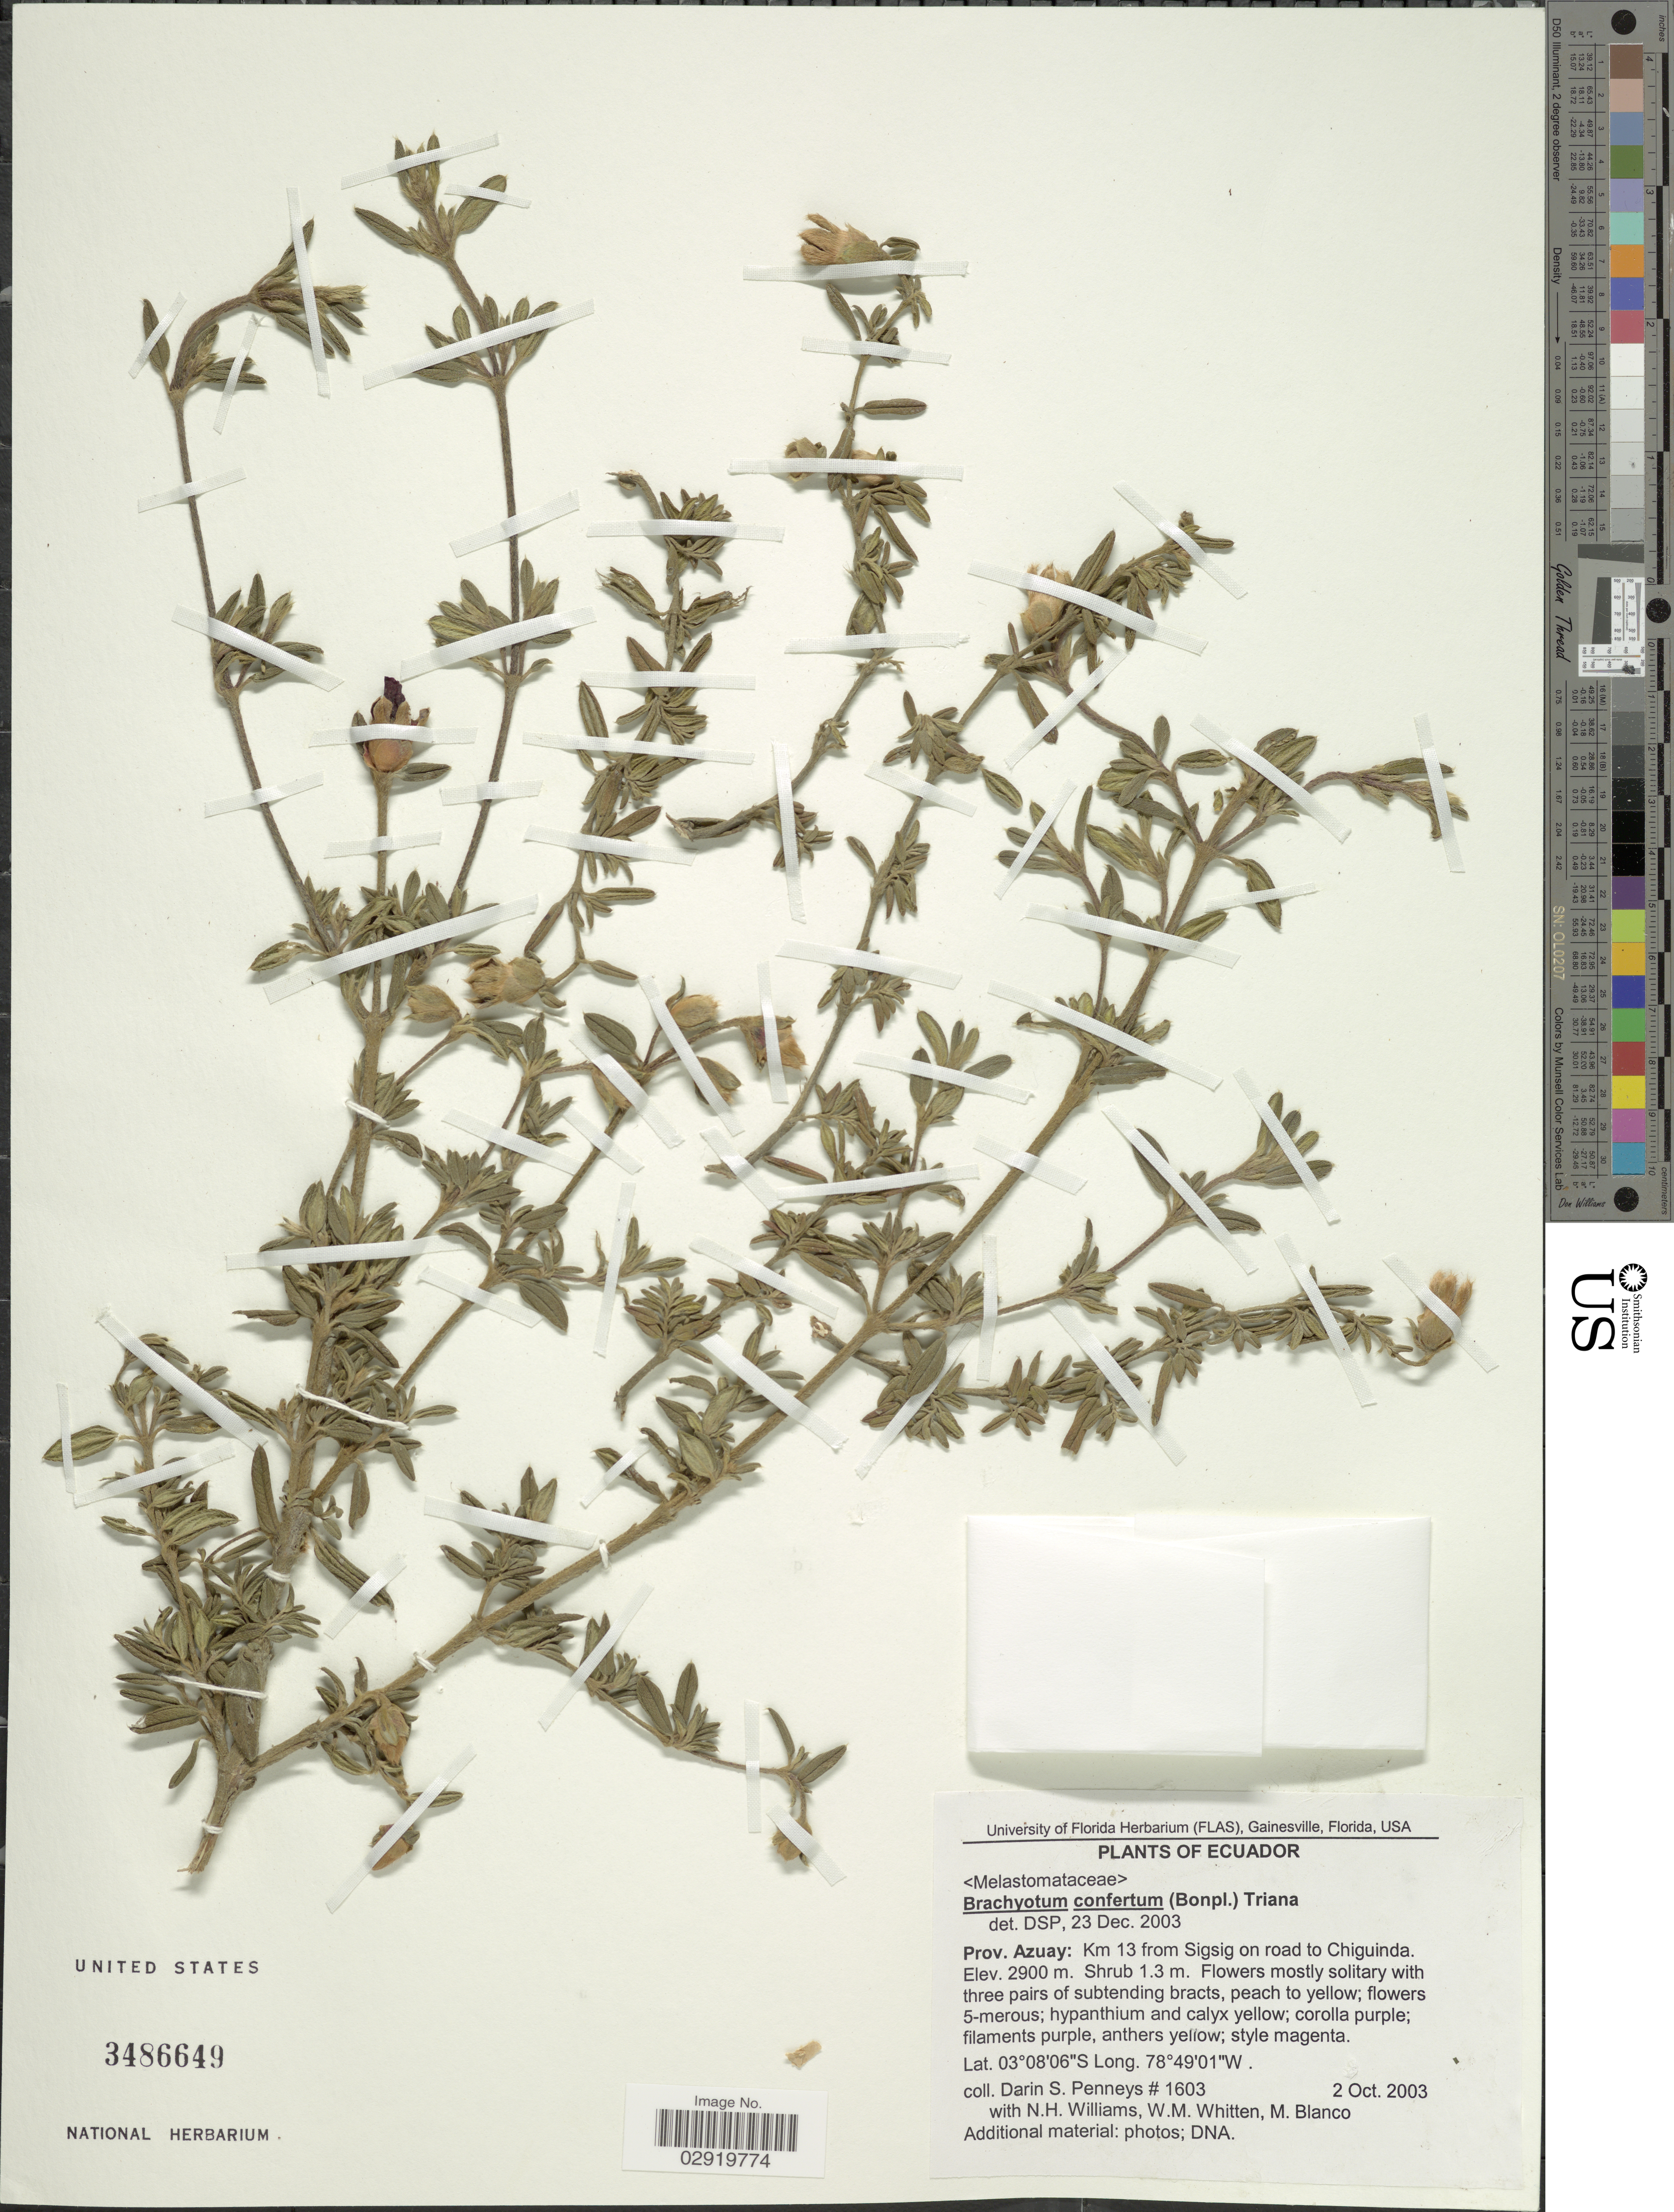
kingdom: Plantae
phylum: Tracheophyta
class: Magnoliopsida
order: Myrtales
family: Melastomataceae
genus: Brachyotum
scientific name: Brachyotum confertum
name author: (Bonpl.) Triana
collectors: D. S. Penneys, N. H. Williams, W. M. Whitten & M. Blanco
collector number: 1603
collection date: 2003-10-02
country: Ecuador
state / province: Azuay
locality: Km 13 from Sigsig on road to Chiguinda.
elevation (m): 2900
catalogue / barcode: US 3486649